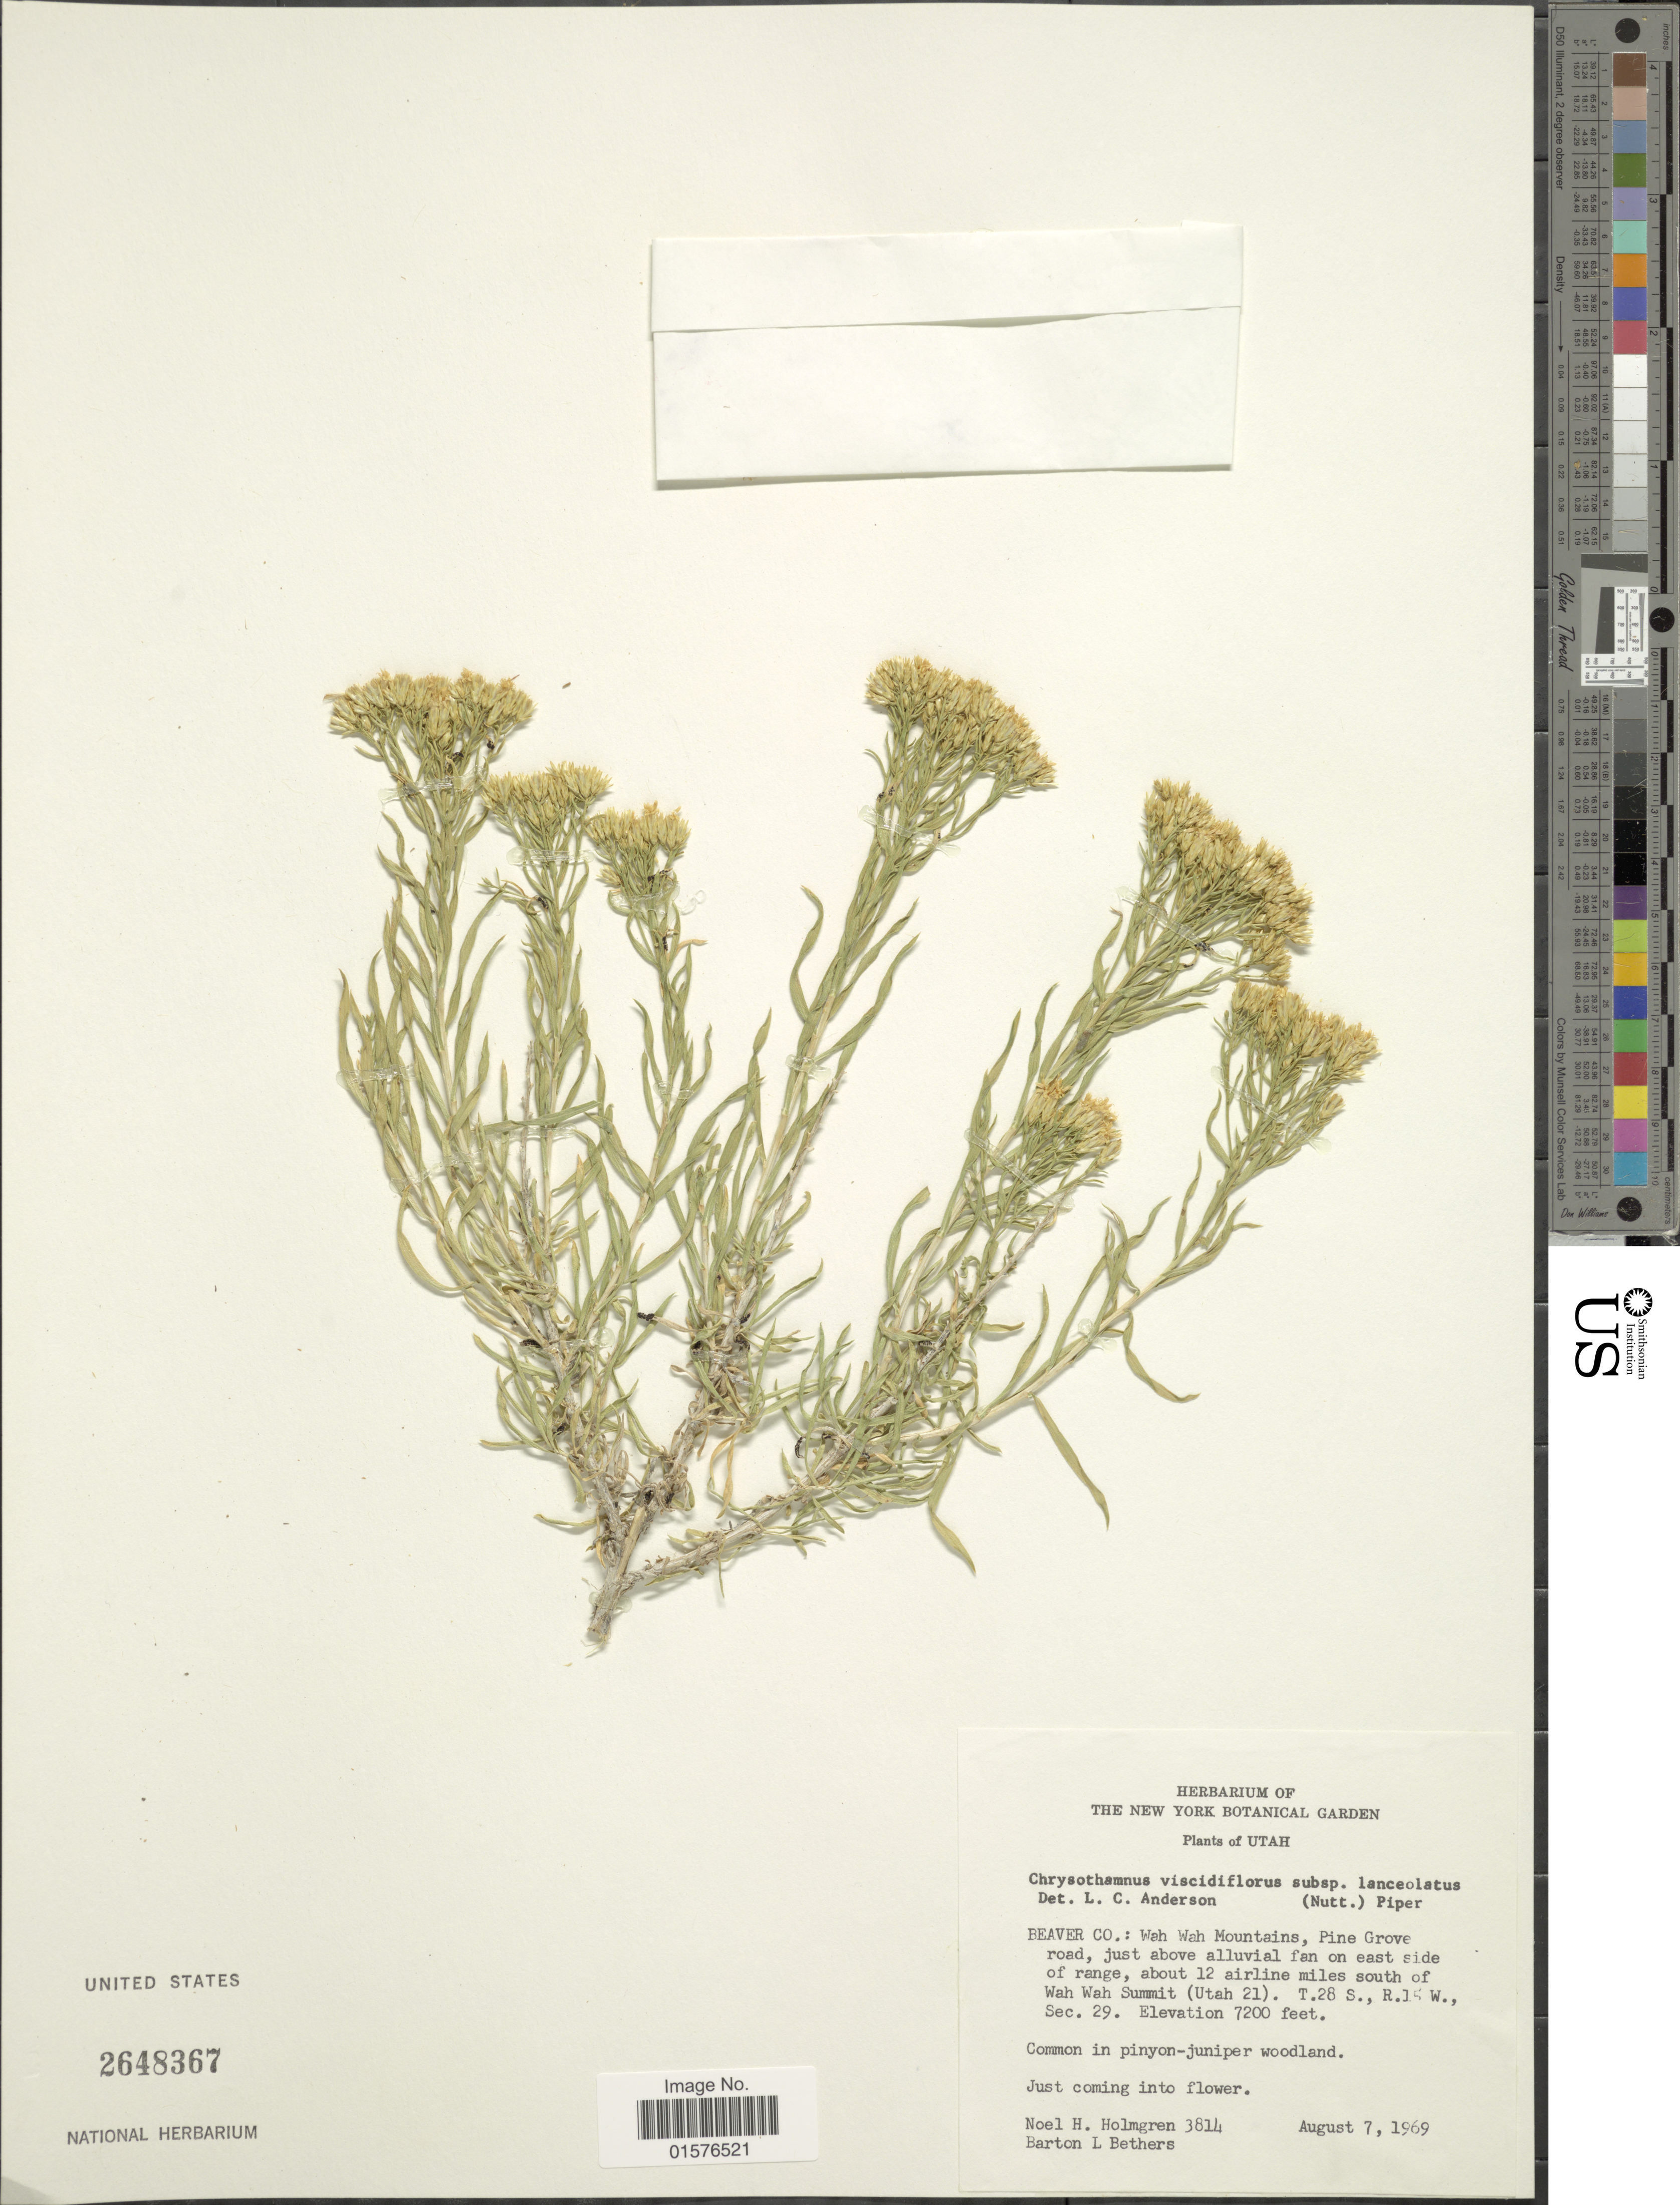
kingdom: Plantae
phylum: Tracheophyta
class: Magnoliopsida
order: Asterales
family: Asteraceae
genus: Chrysothamnus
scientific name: Chrysothamnus viscidiflorus subsp. lanceolatus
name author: (Nutt.) H.M. Hall & Clem.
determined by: Urbatsch, Lowell E., Curator (LSU), Louisiana State University (UNITED STATES)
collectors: N. H. Holmgren & B. Bethers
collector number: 3814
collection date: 1969-08-07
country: United States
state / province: Utah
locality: Beaver Co., Wah Wah Mountains, Pine Grove road, just above alluvial fan on east side of range, about 12 airline miles south of Wah Wah Summit (Utah 21). T.28S., R.15W., Sec. 29.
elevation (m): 2195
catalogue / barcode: US 2648367